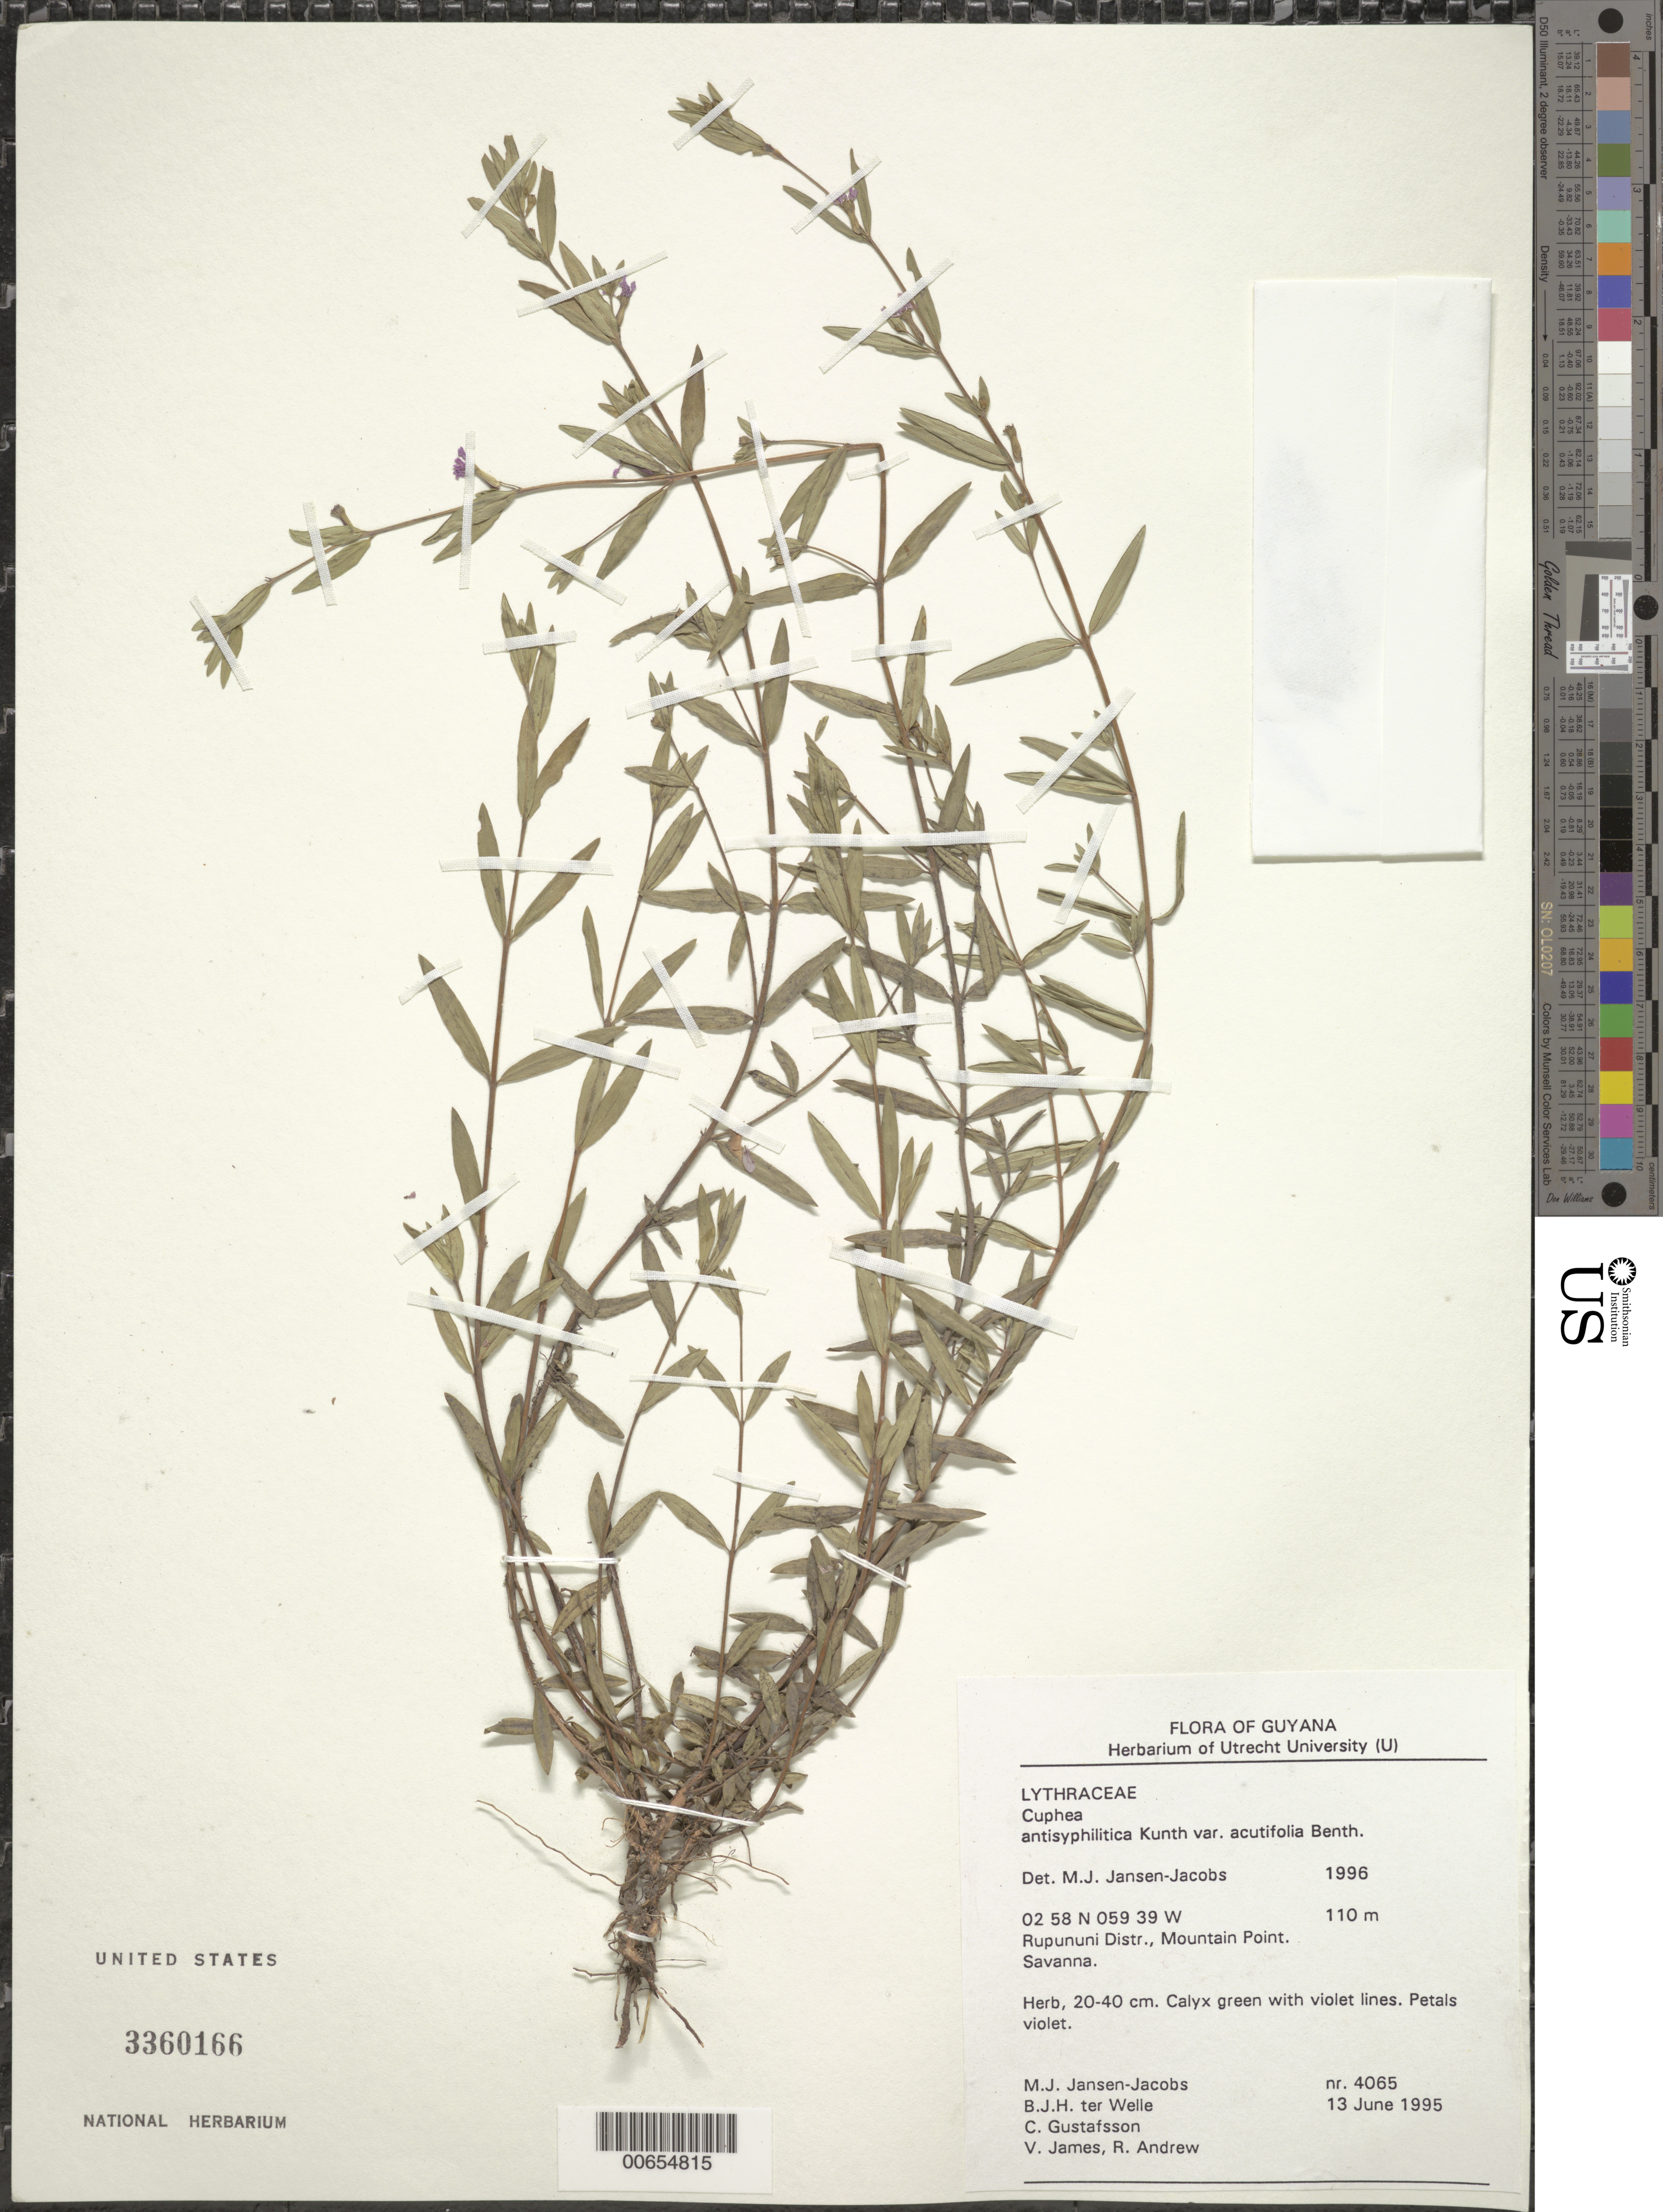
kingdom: Plantae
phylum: Tracheophyta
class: Magnoliopsida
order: Myrtales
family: Lythraceae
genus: Cuphea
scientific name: Cuphea antisyphilitica var. acutifolia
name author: Benth.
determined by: Jansen-Jacobs, M. J., (U), Nationaal Herbarium Nederland, Utrecht University branch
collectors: M. J. Jansen-Jacobs, B. Welle, C. G. Gustafsson, V. James & R. Andrew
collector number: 4065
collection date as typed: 13-Jun-95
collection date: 1995-06-13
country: Guyana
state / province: U. Takutu-U. Essequibo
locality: Mountain Point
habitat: Savanna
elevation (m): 110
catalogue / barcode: US 3360166